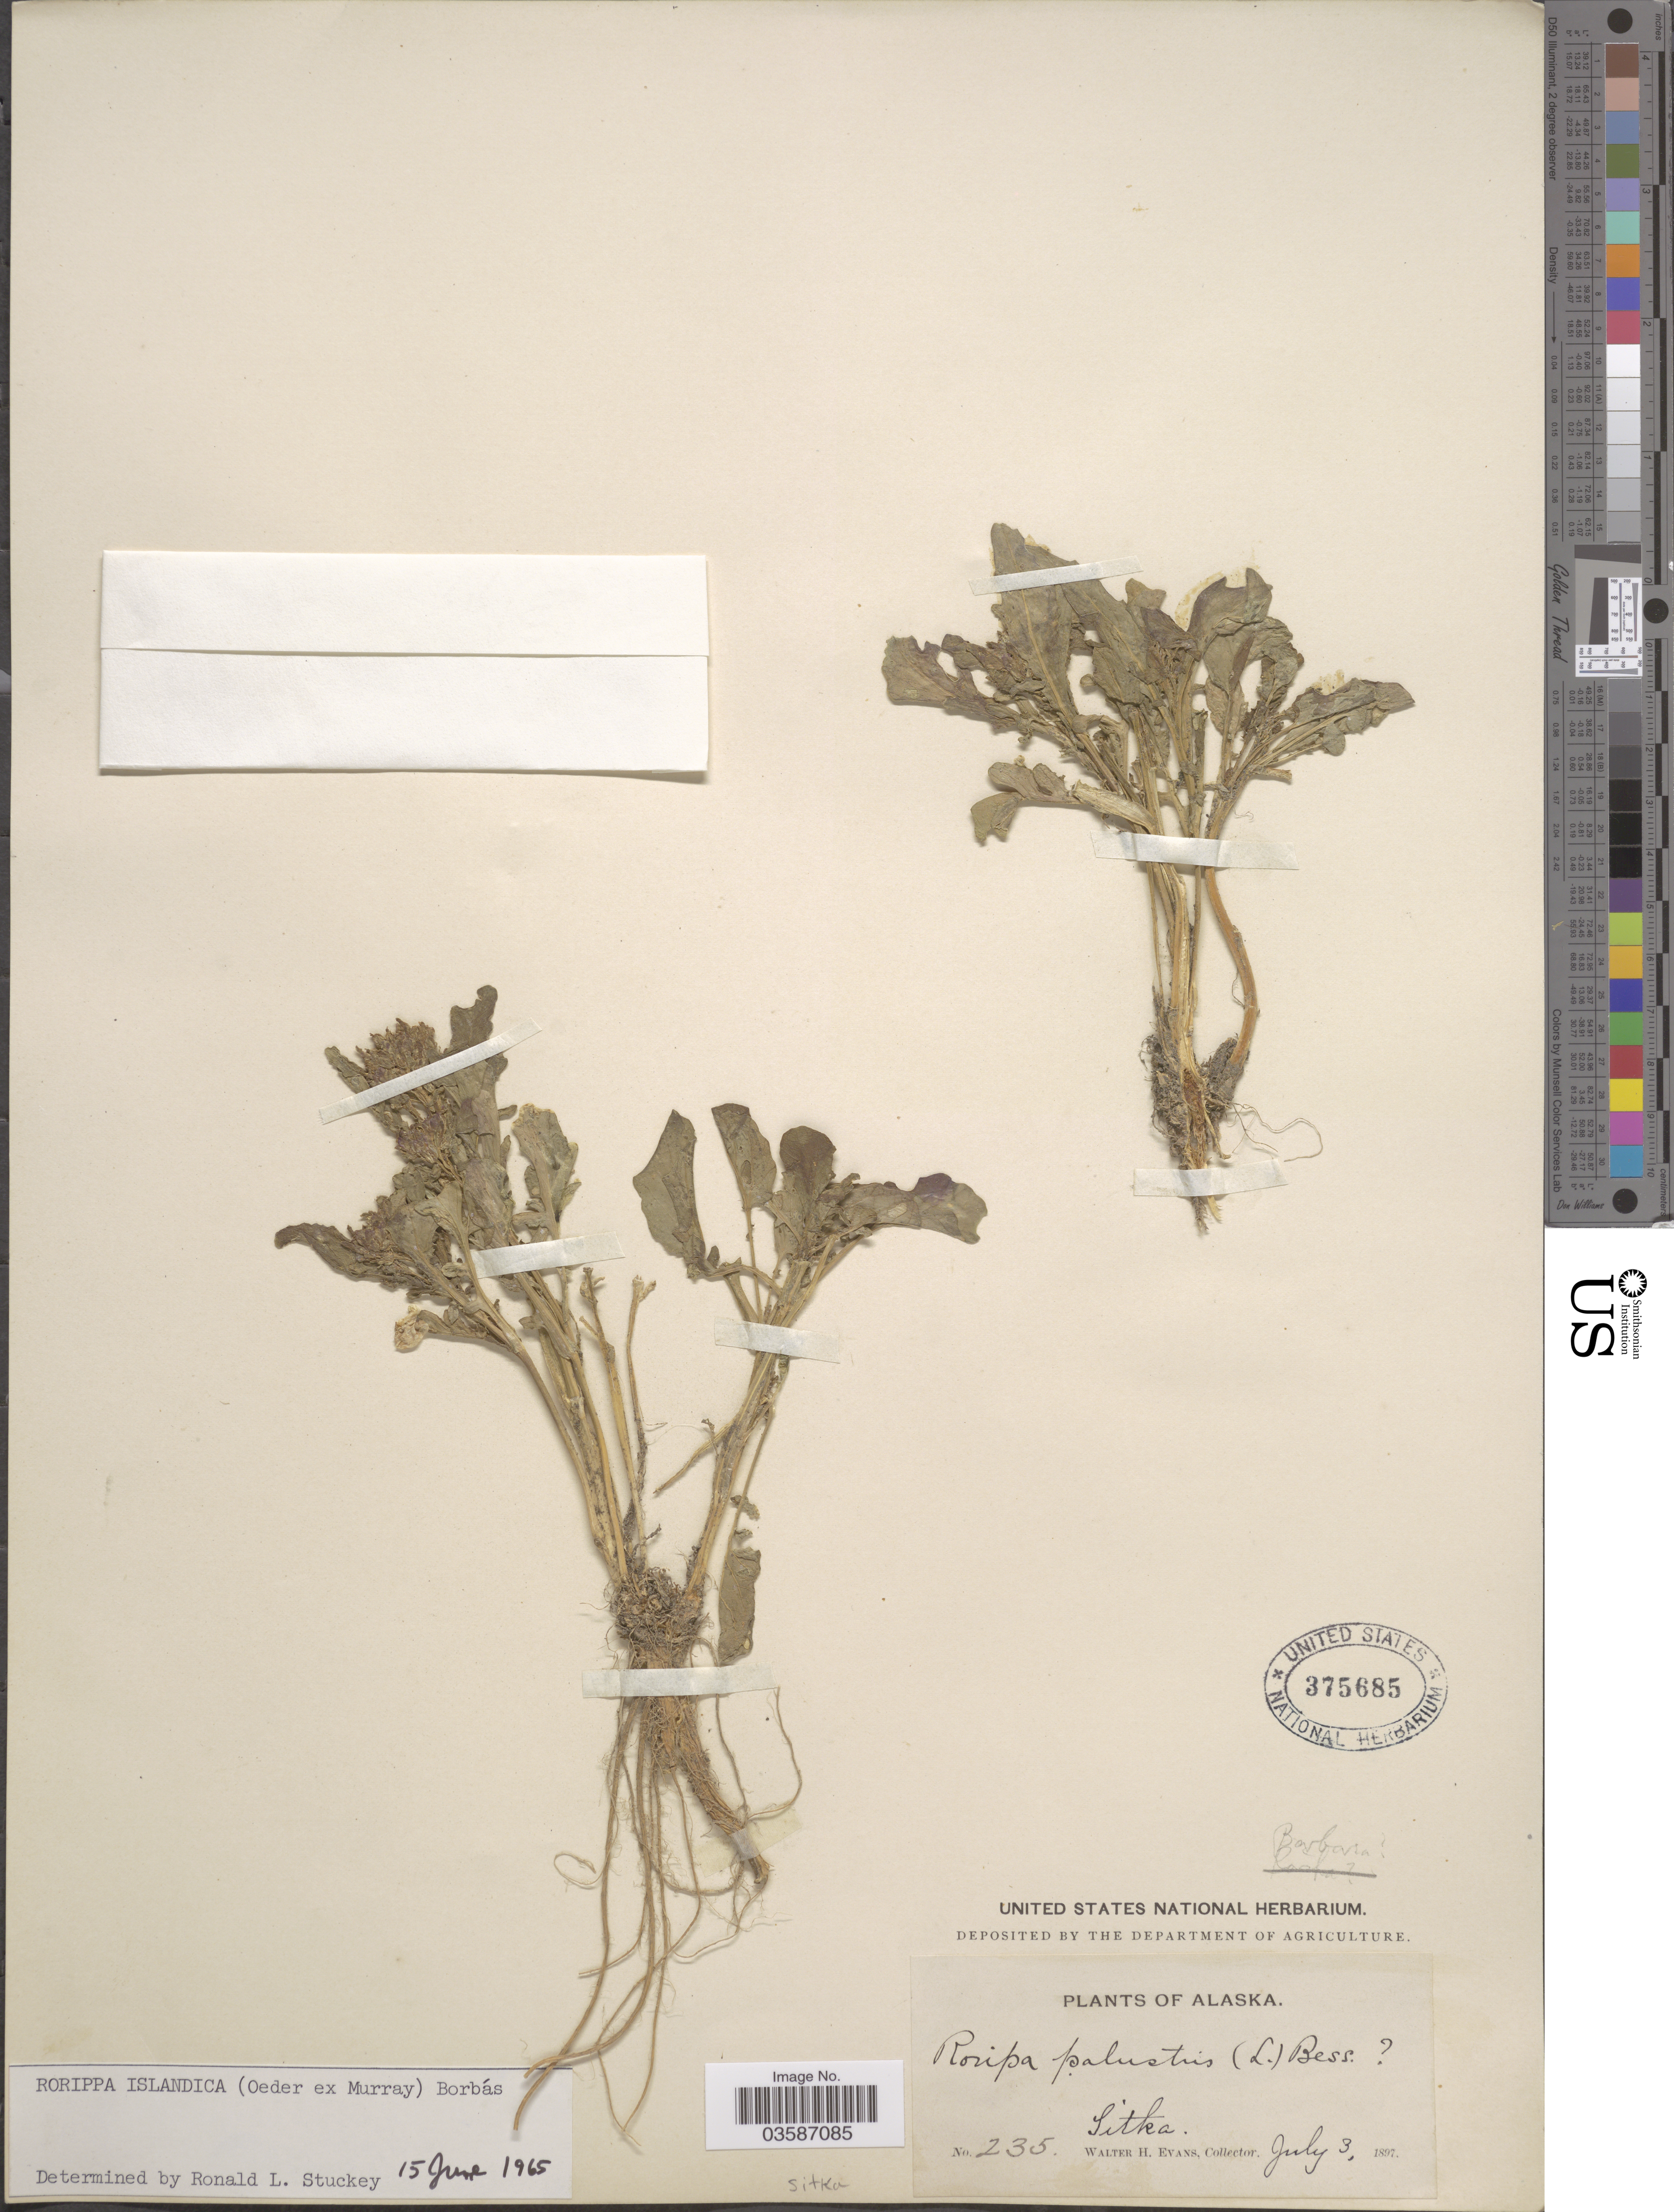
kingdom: Plantae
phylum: Tracheophyta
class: Magnoliopsida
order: Brassicales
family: Brassicaceae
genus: Rorippa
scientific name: Rorippa islandica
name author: (Oeder) Borbás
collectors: W. H. Evans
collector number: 235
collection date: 1897-07-03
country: United States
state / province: Alaska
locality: Sitka.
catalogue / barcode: US 375685